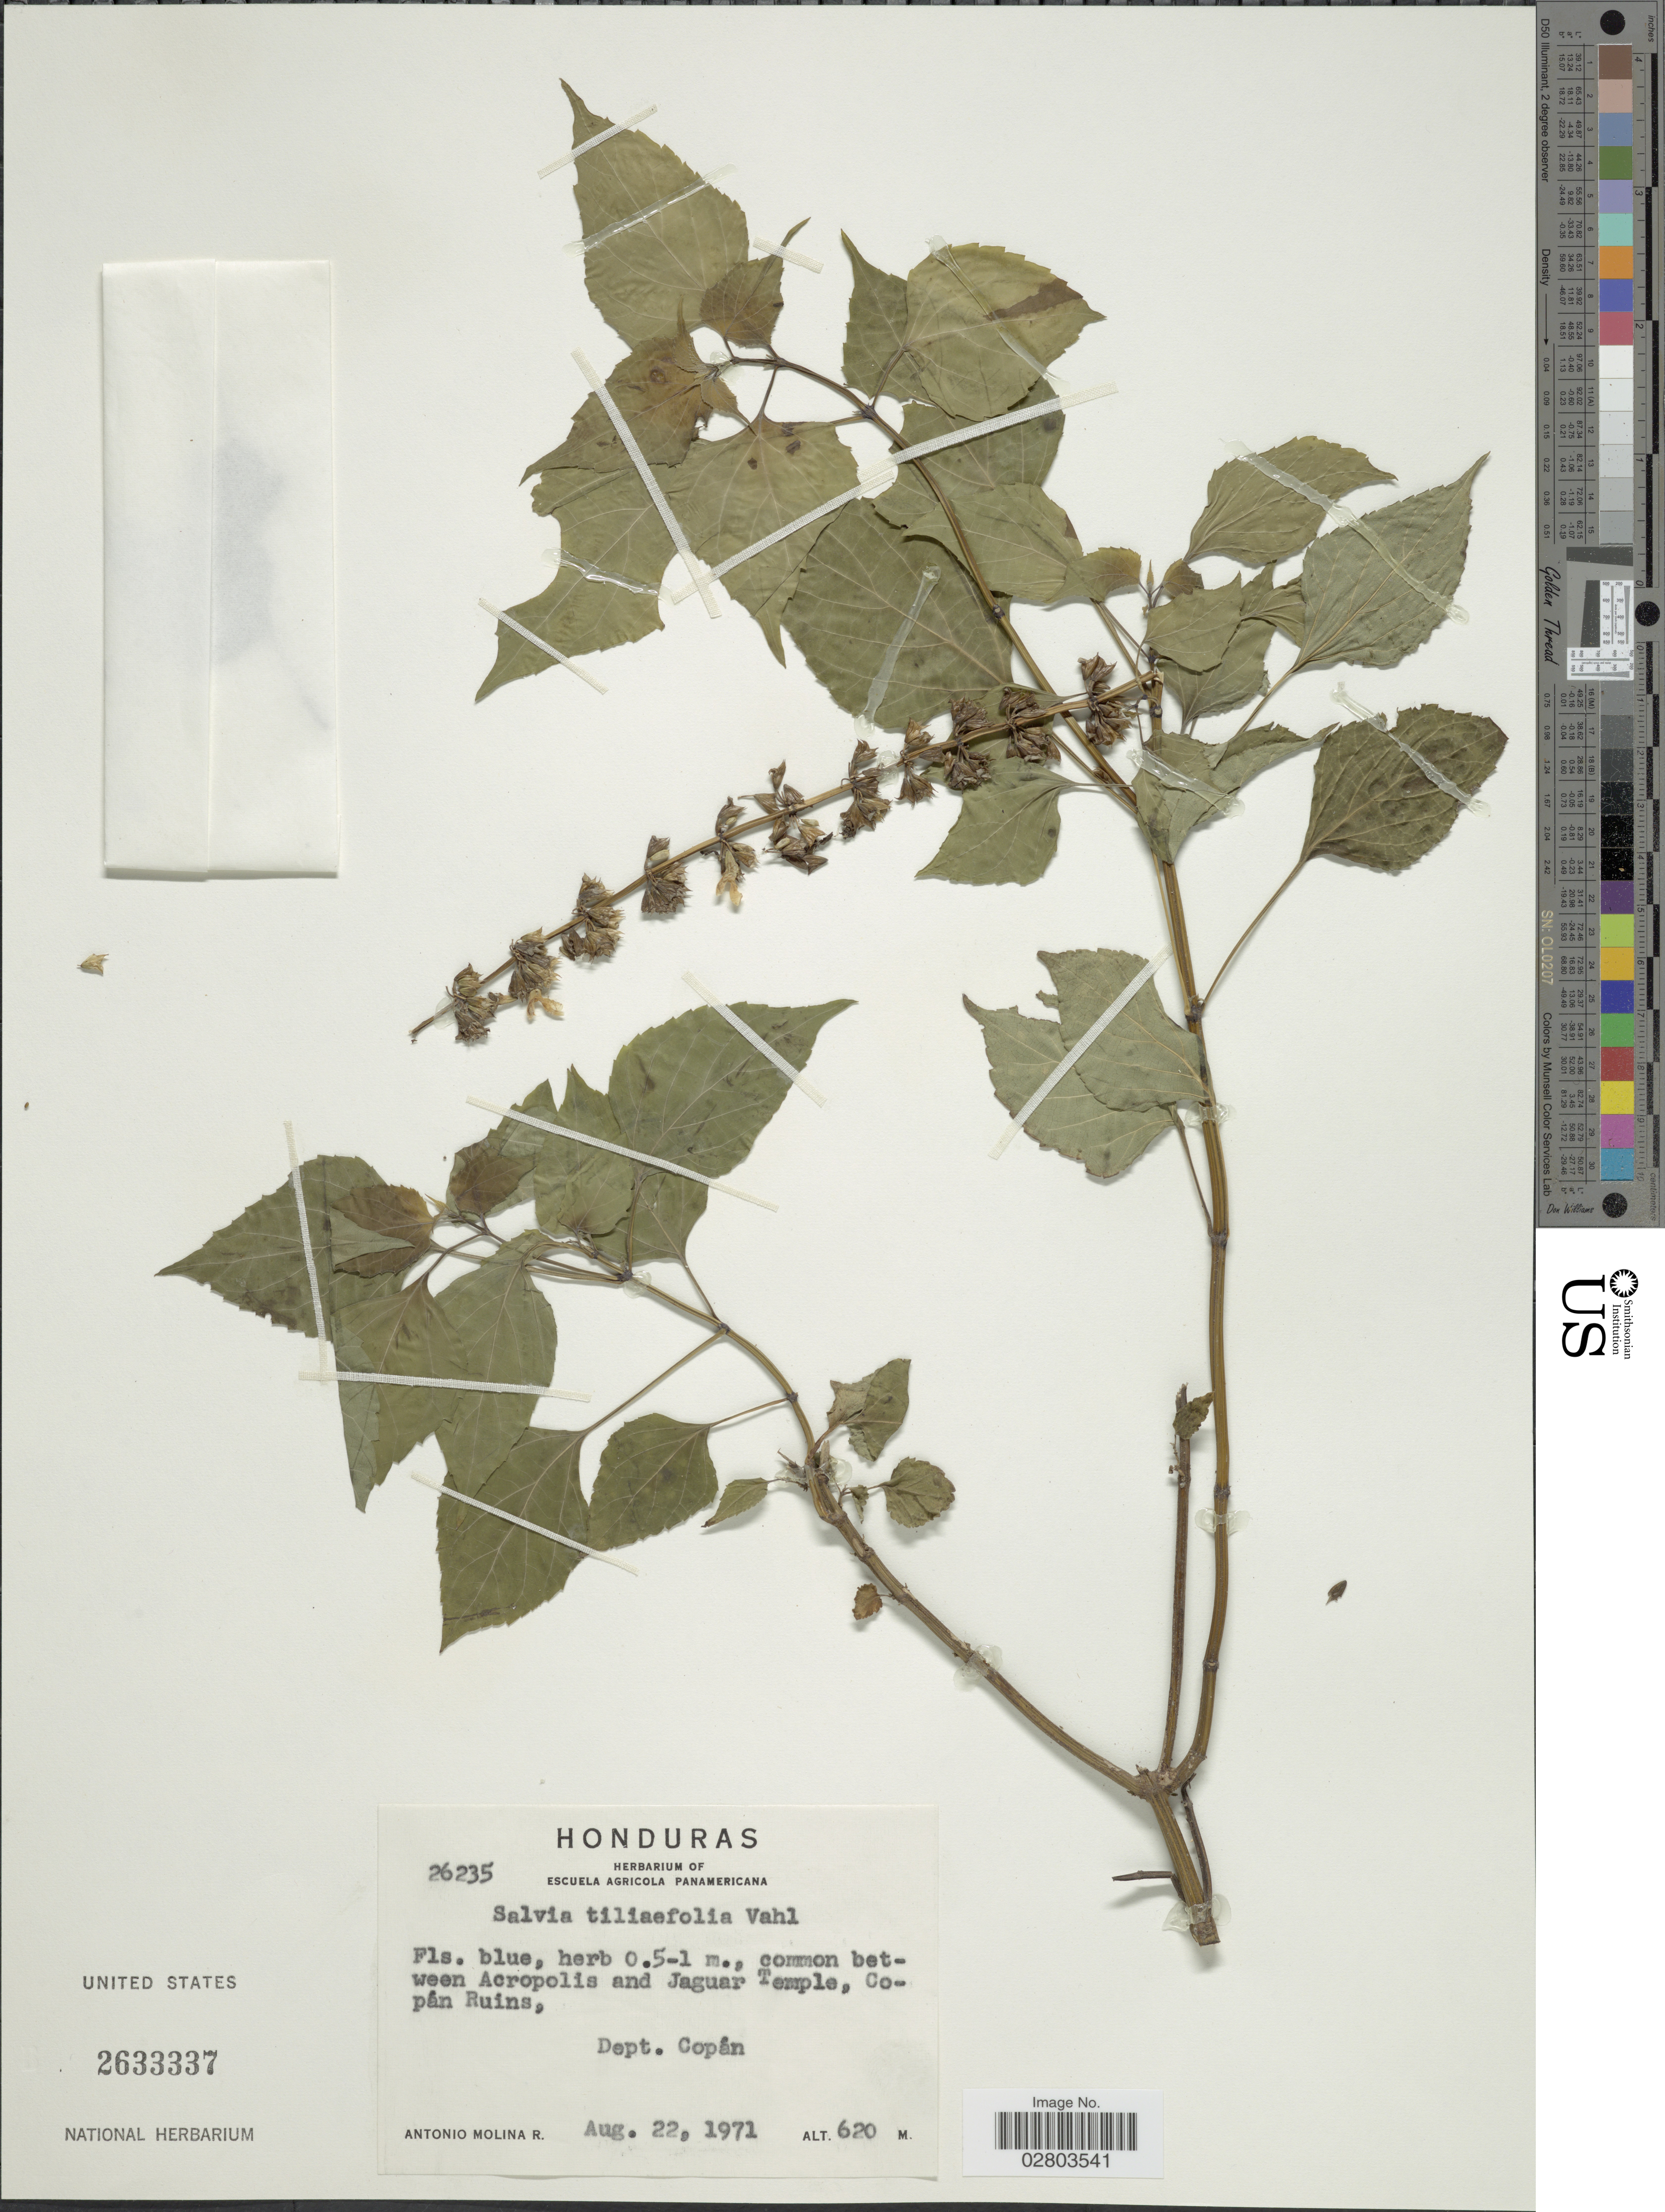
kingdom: Plantae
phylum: Tracheophyta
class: Magnoliopsida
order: Lamiales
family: Lamiaceae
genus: Salvia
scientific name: Salvia tiliifolia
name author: Vahl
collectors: A. Molina R.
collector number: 26235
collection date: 1971-08-22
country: Honduras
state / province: Copán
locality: Common between Acropolis and Jaguar Temple, Copán Ruins. Dept. Copán.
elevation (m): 620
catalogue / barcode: US 2633337